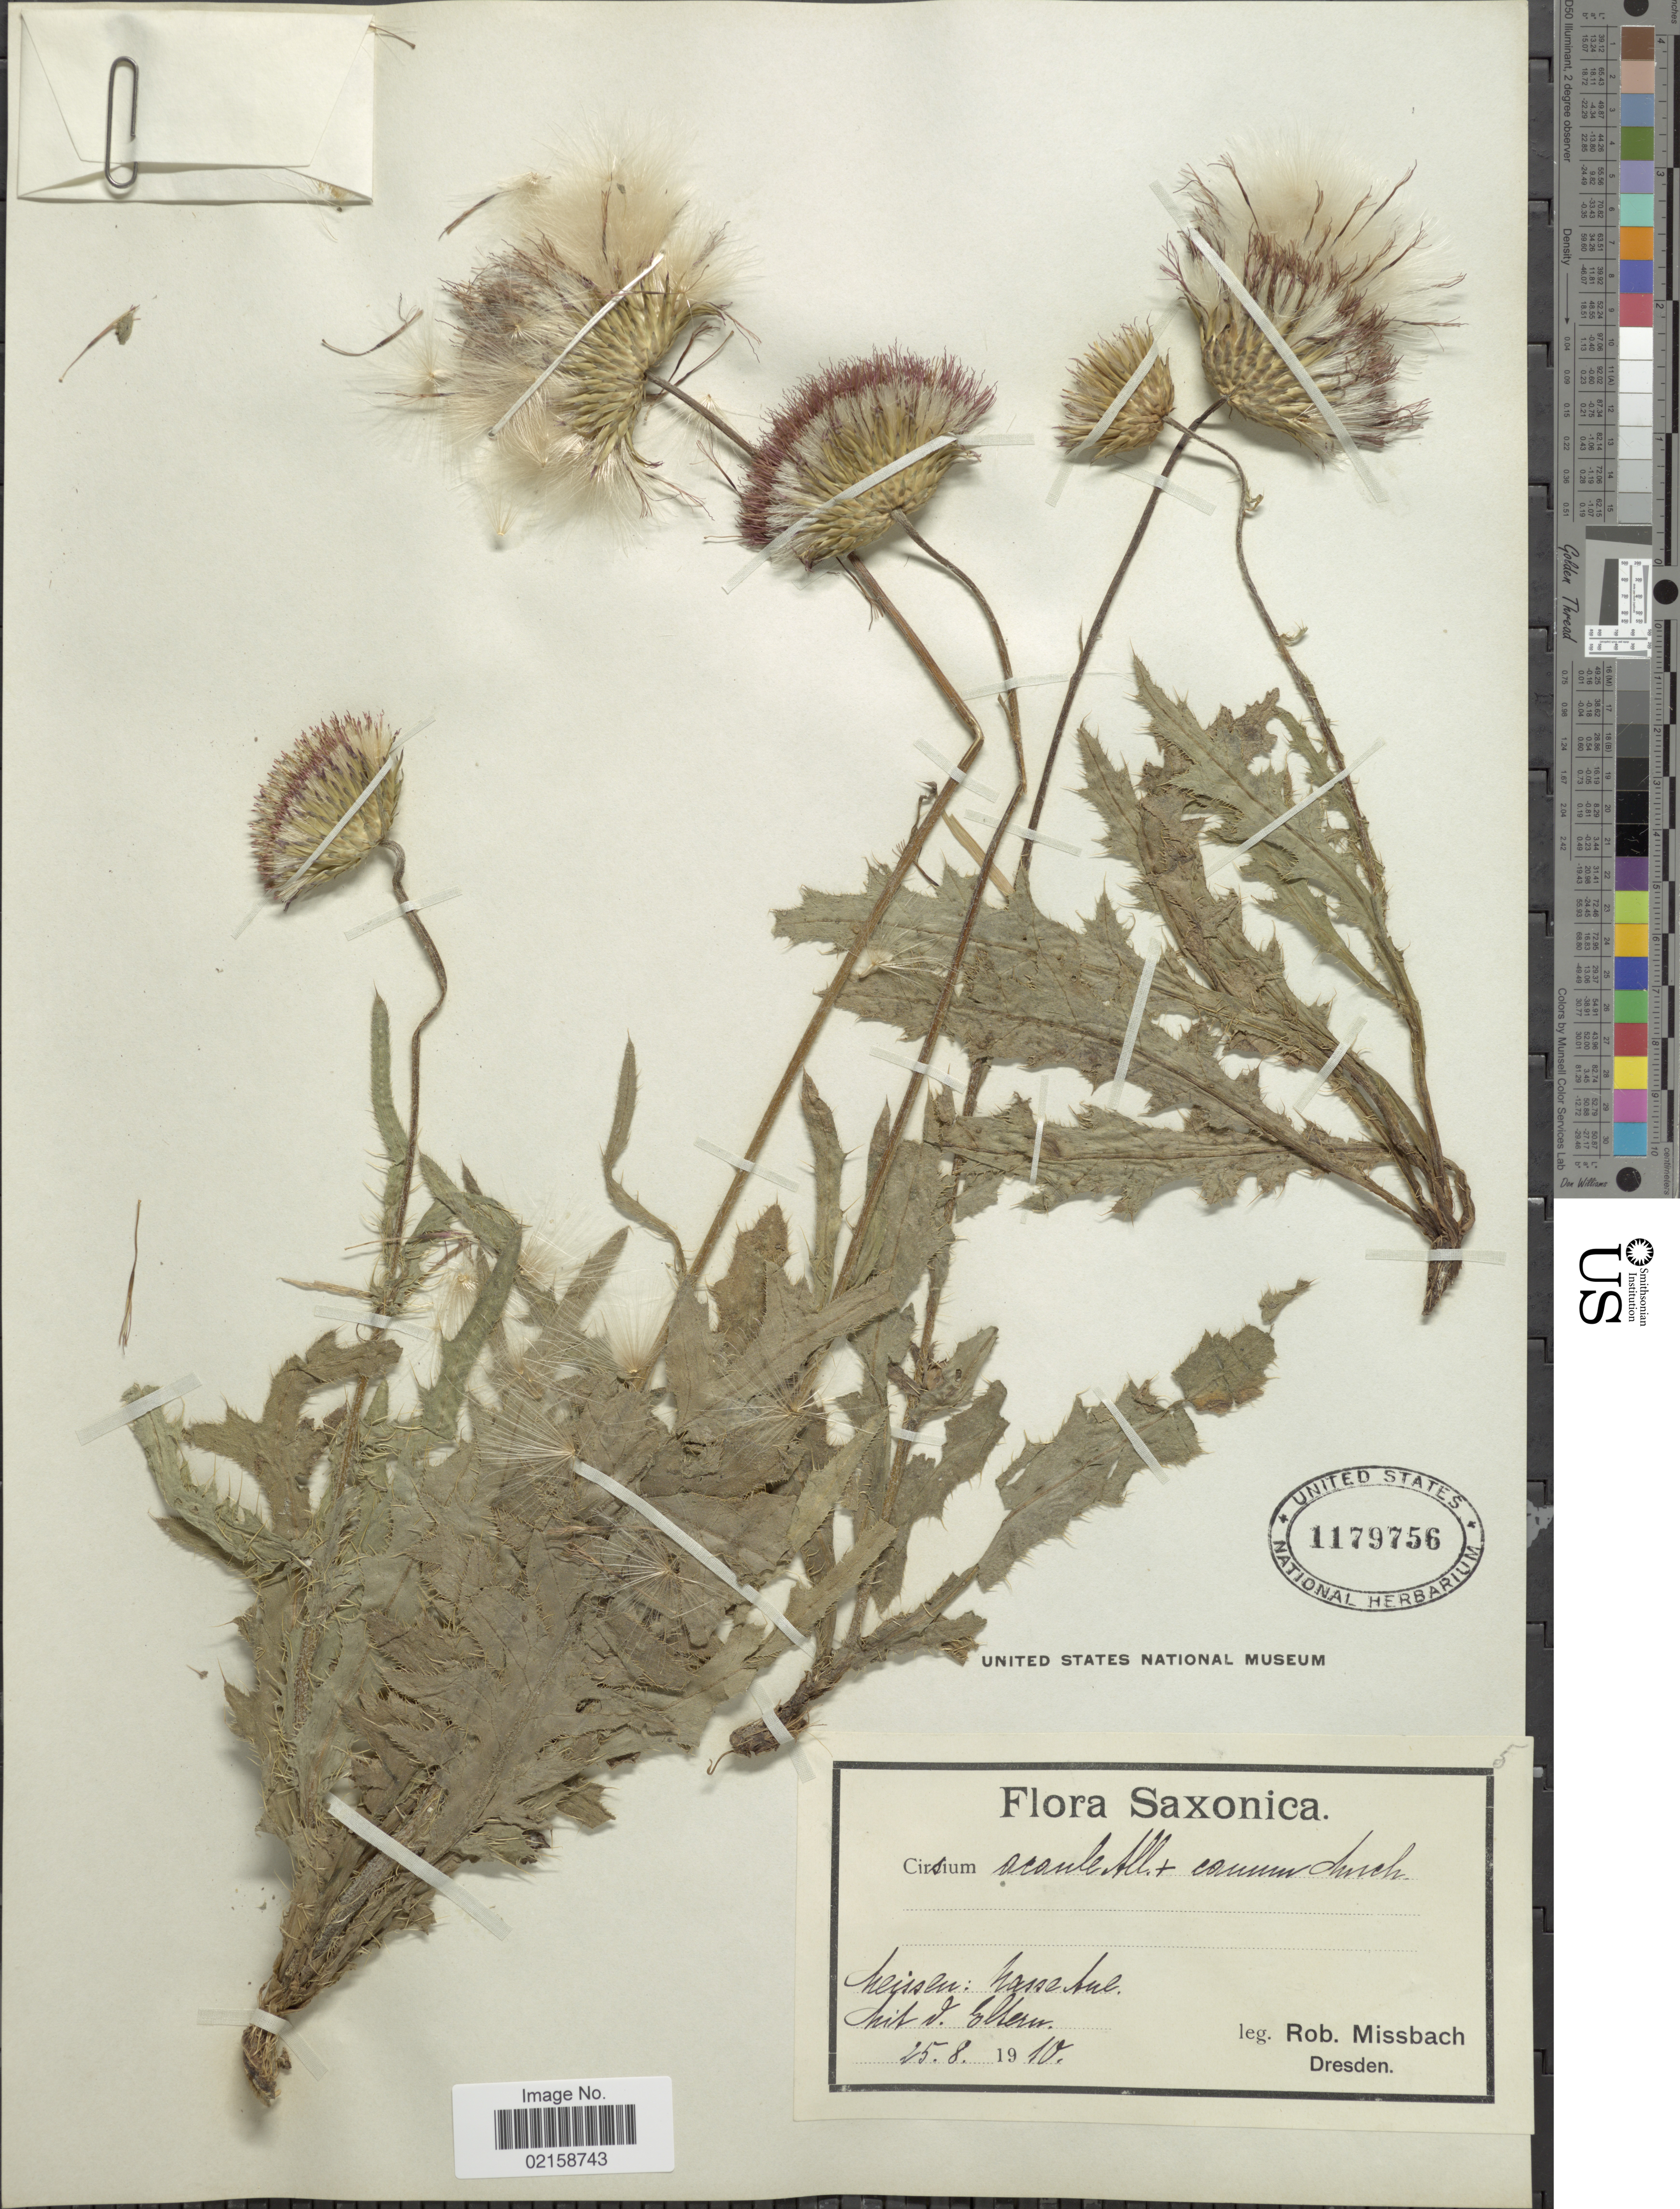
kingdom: Plantae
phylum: Tracheophyta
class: Magnoliopsida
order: Asterales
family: Asteraceae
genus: Cirsium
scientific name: Cirsium acaule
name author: (L.) Scop.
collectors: R. Missbach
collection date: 1910-08-25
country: Germany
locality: Saxonica, Meissen: Hassehue [interpreted], hit d. Gherer. [interpreted]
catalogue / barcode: US 1179756